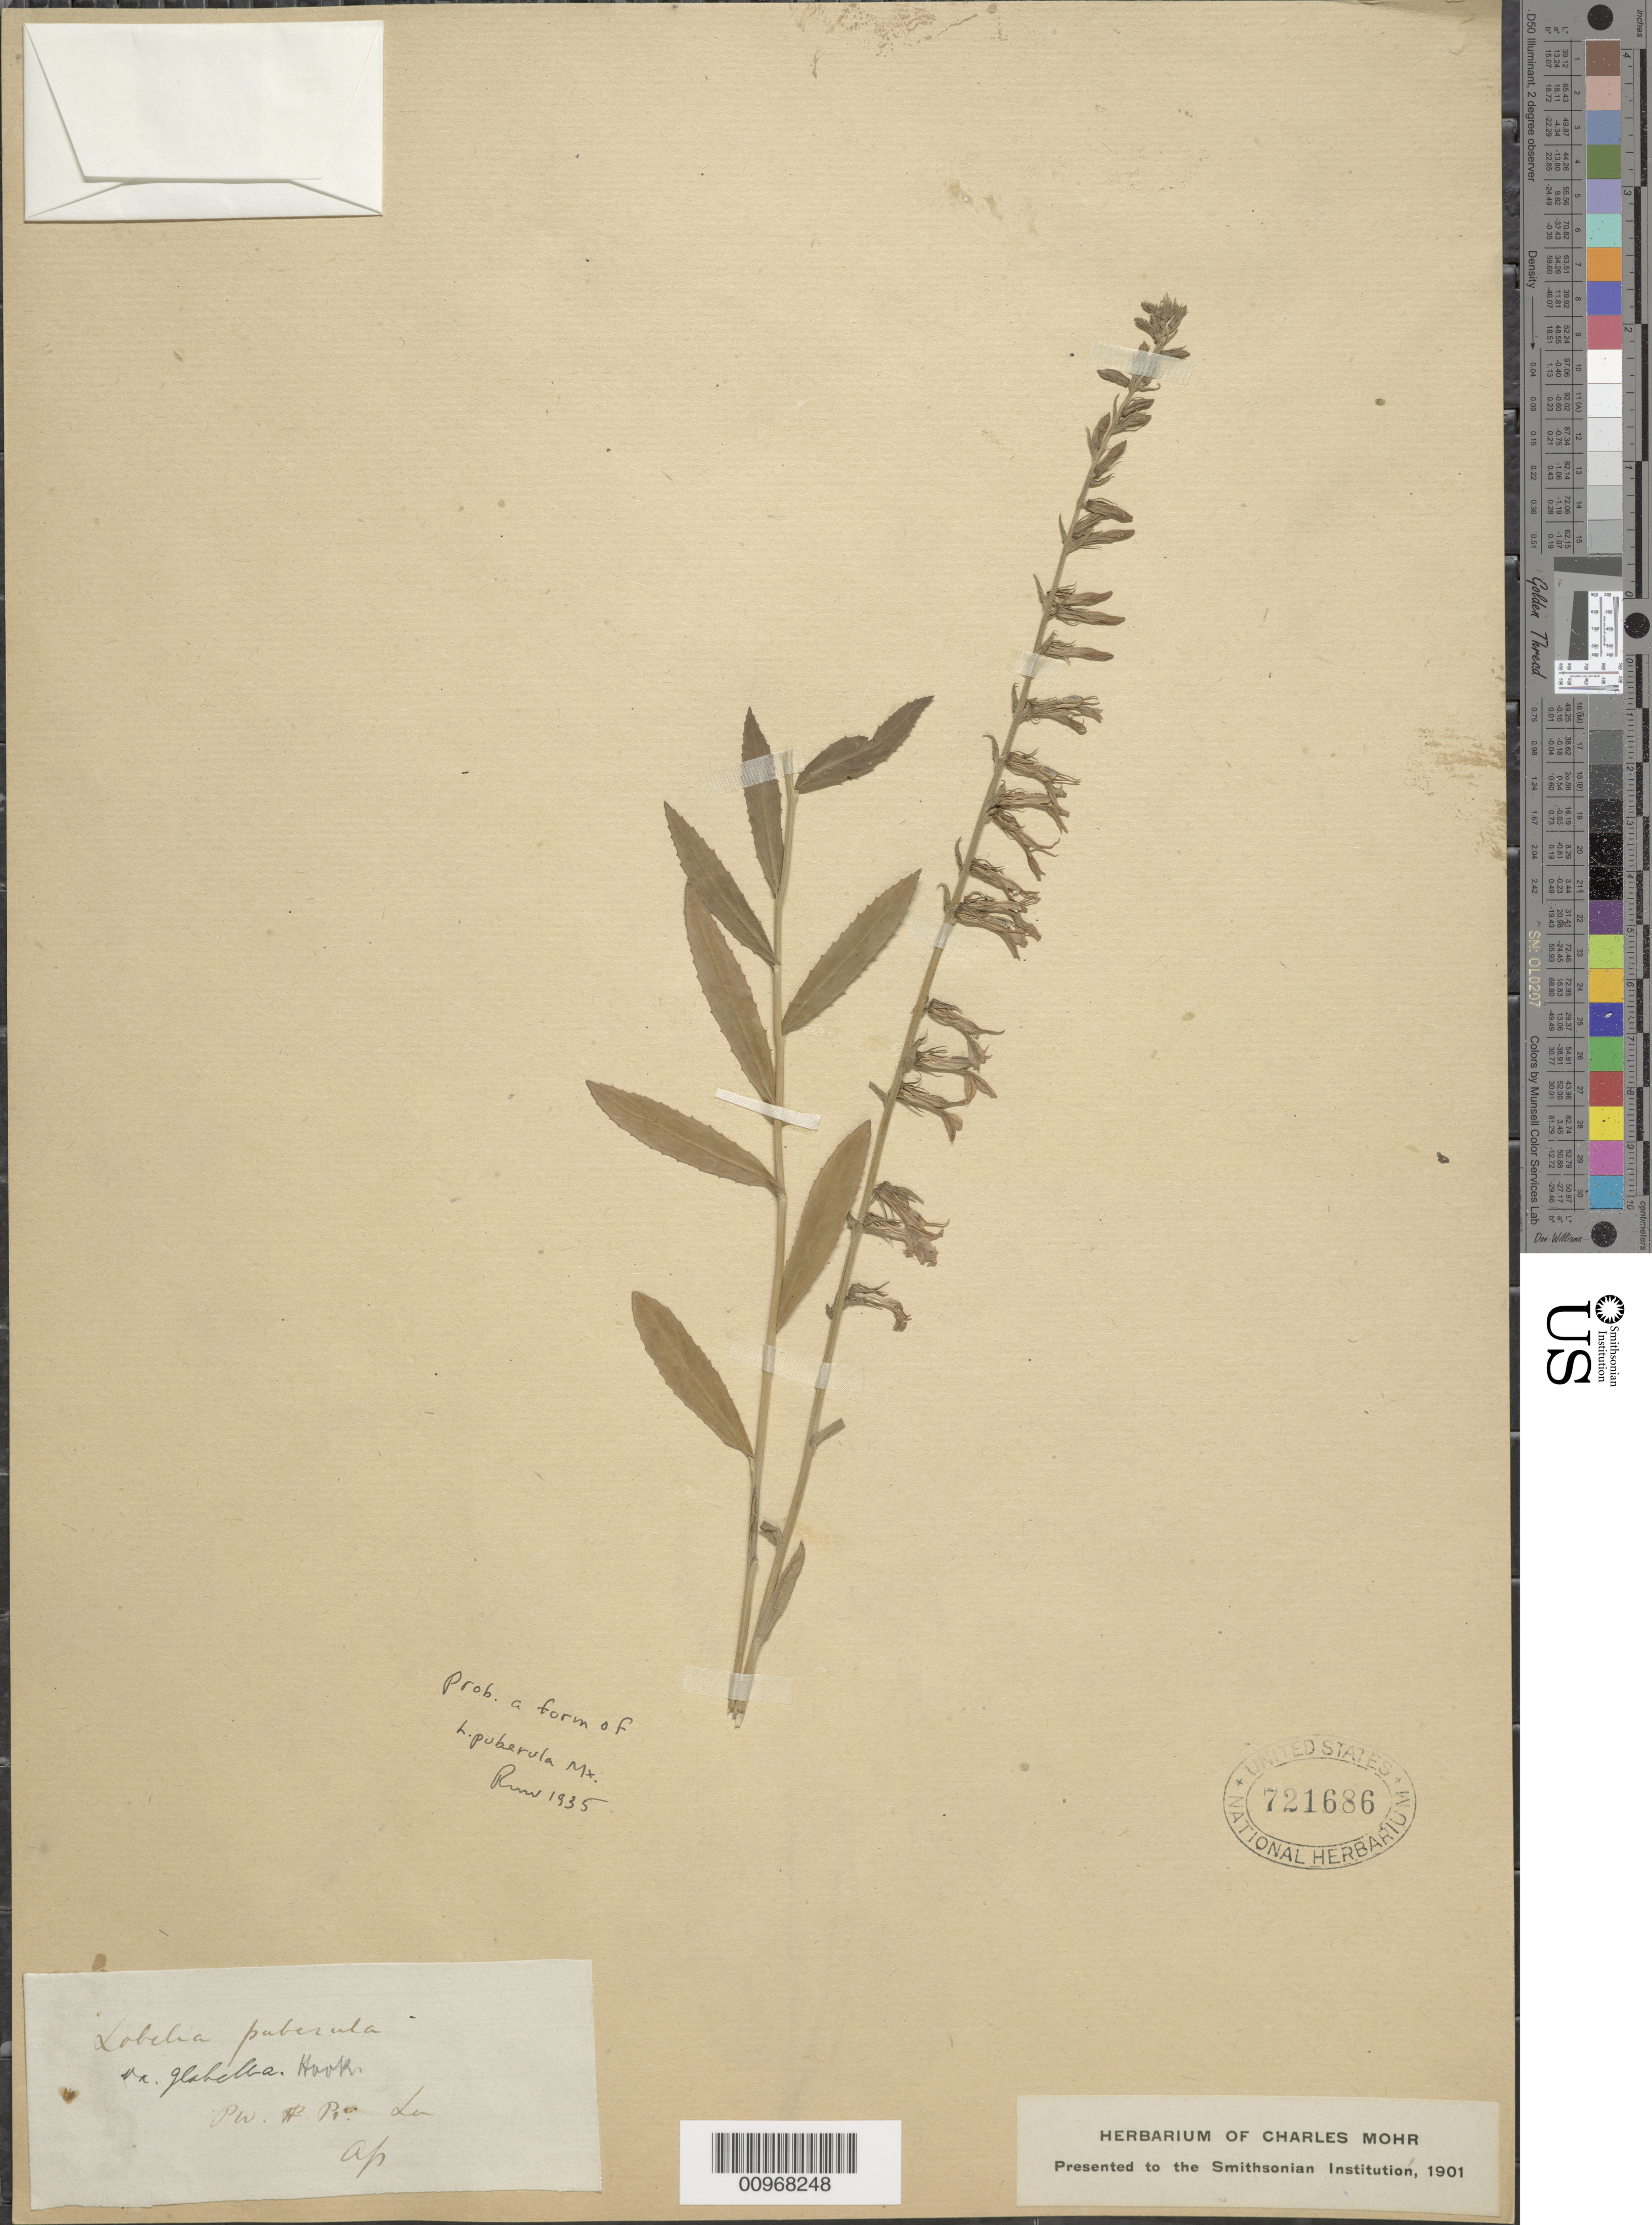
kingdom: Plantae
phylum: Tracheophyta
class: Magnoliopsida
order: Asterales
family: Campanulaceae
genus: Lobelia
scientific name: Lobelia puberula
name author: Michx.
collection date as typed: Ap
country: United States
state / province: Louisiana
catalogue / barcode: US 721686